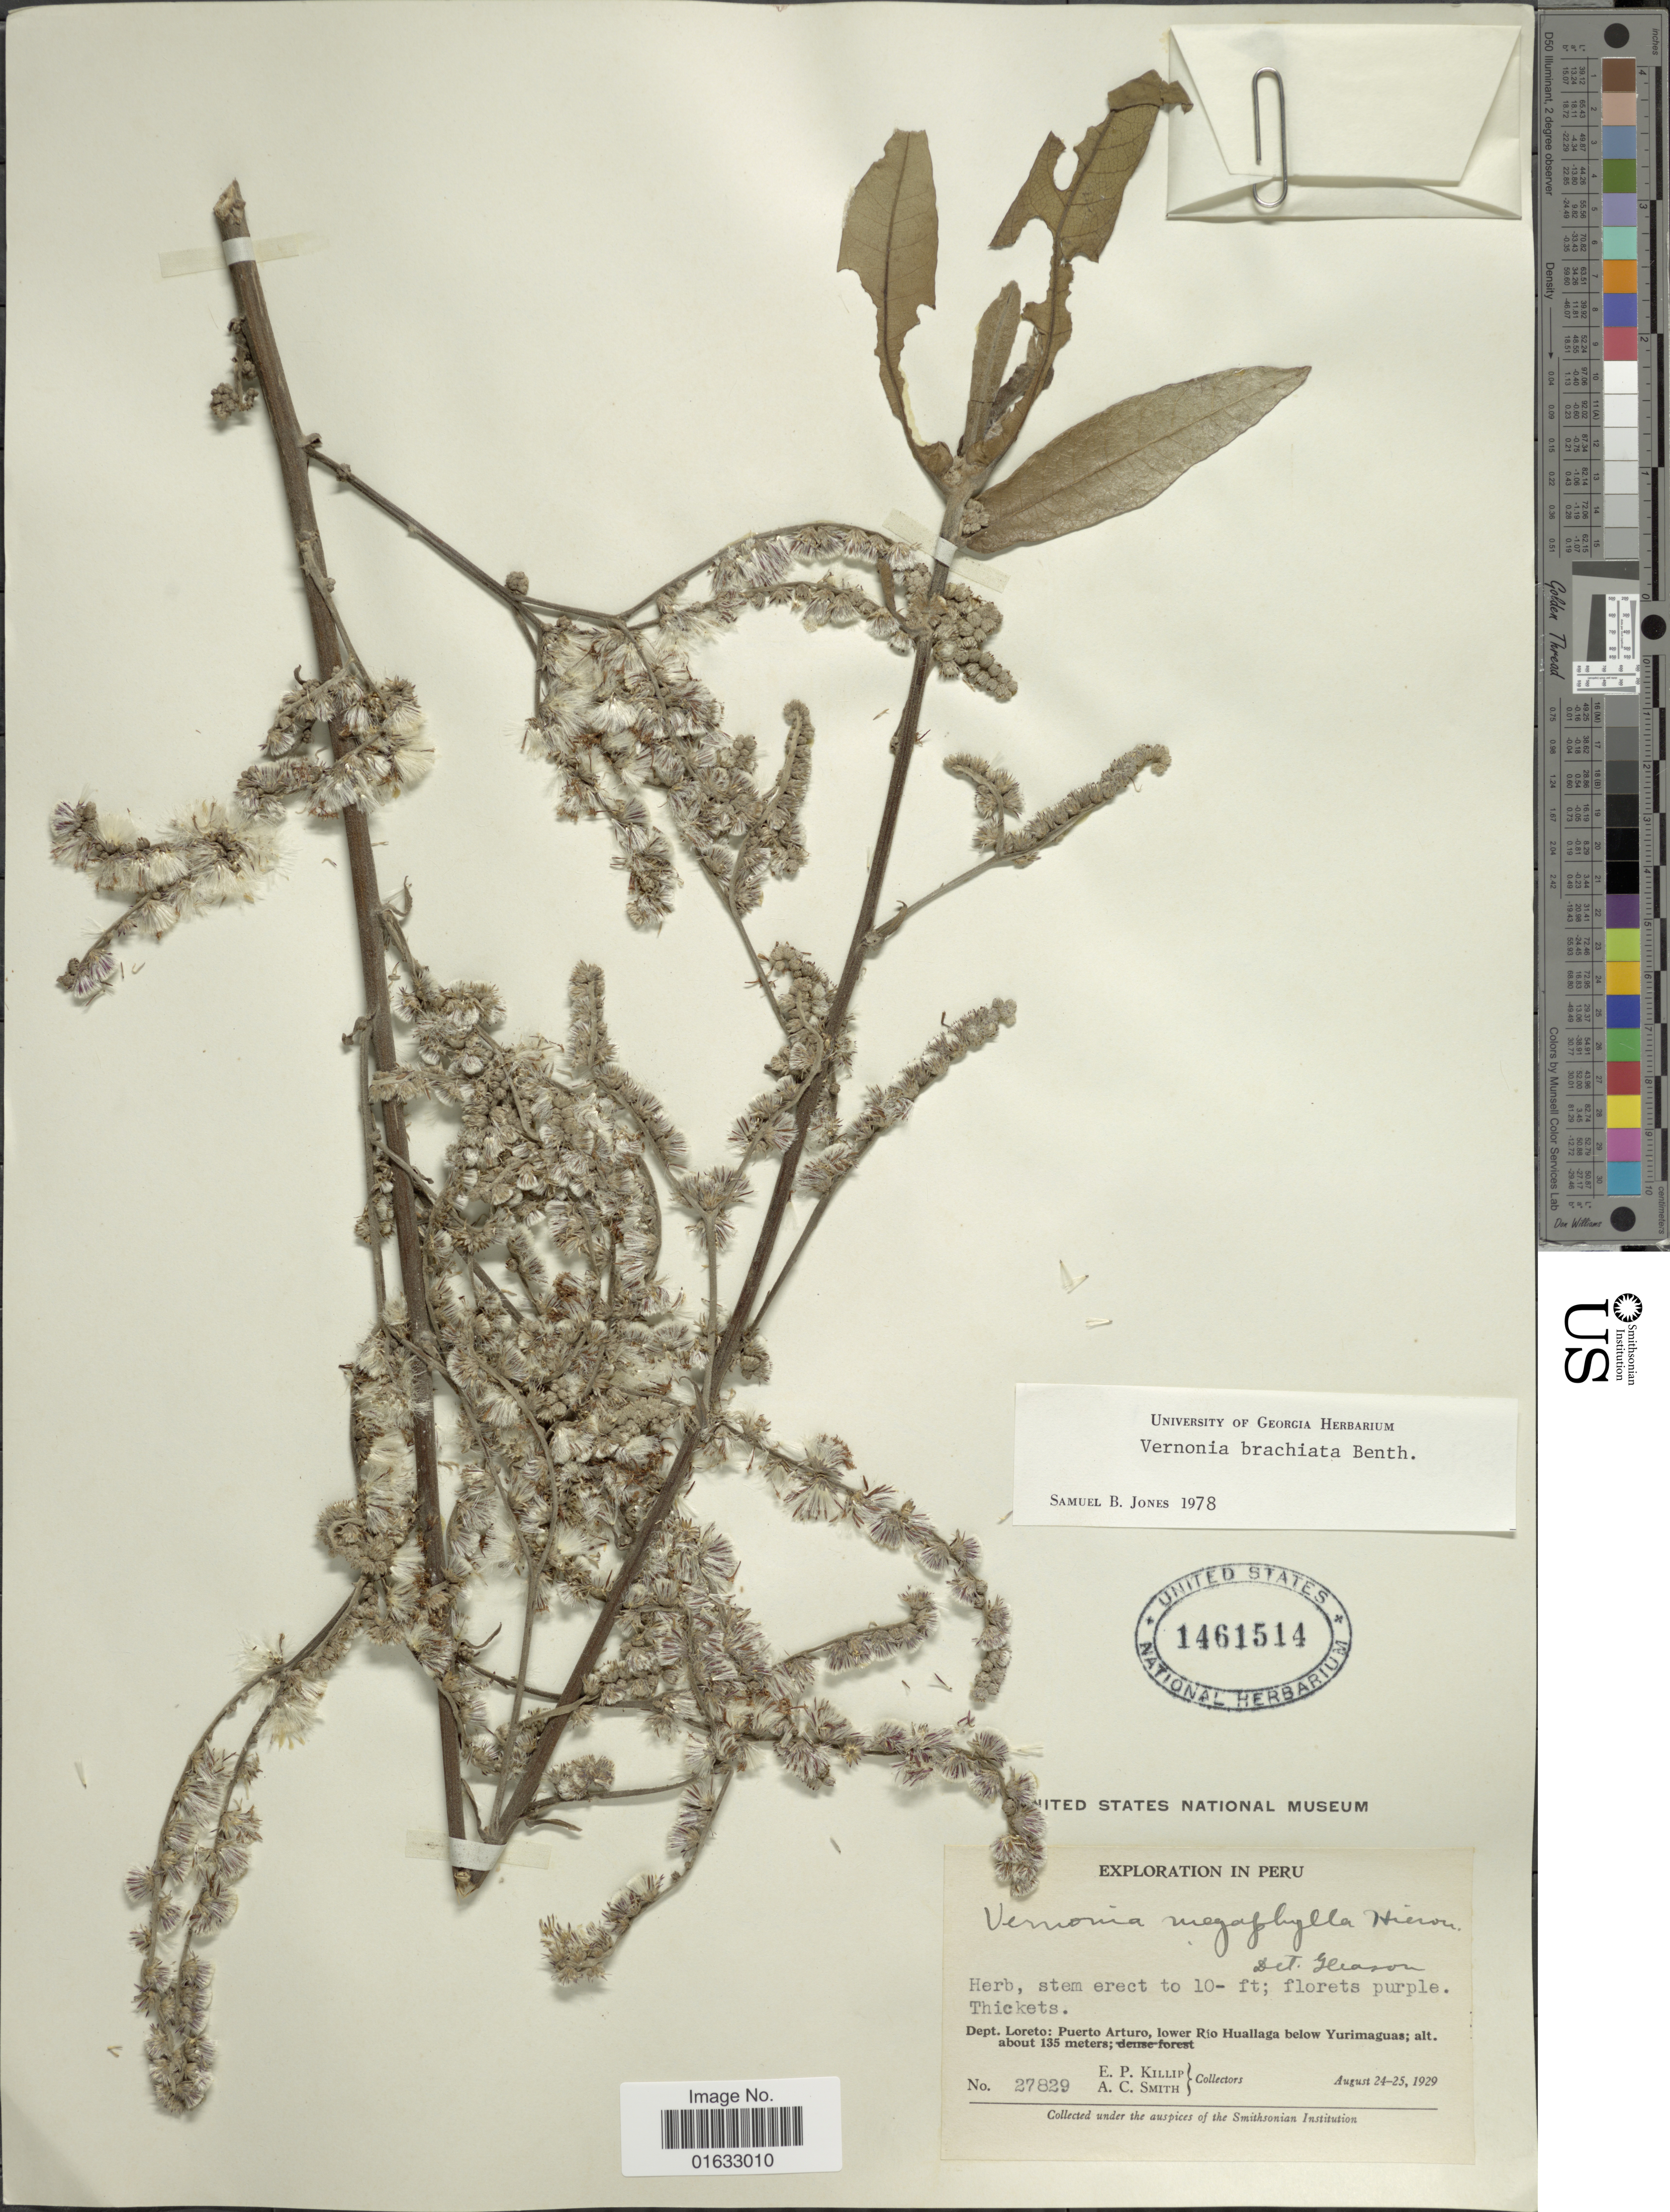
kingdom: Plantae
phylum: Tracheophyta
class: Magnoliopsida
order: Asterales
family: Asteraceae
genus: Eirmocephala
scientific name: Eirmocephala megaphylla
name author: (Hieron.) H. Rob.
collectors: E. P. Killip & A. C. Smith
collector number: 27829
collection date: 1929-08-24/1929-08-25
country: Peru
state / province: Loreto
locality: Peru, Dept. Loreto: Puerto Aruro, lower Río Huallaga below Yurimaguas.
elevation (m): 135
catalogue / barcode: US 1461514